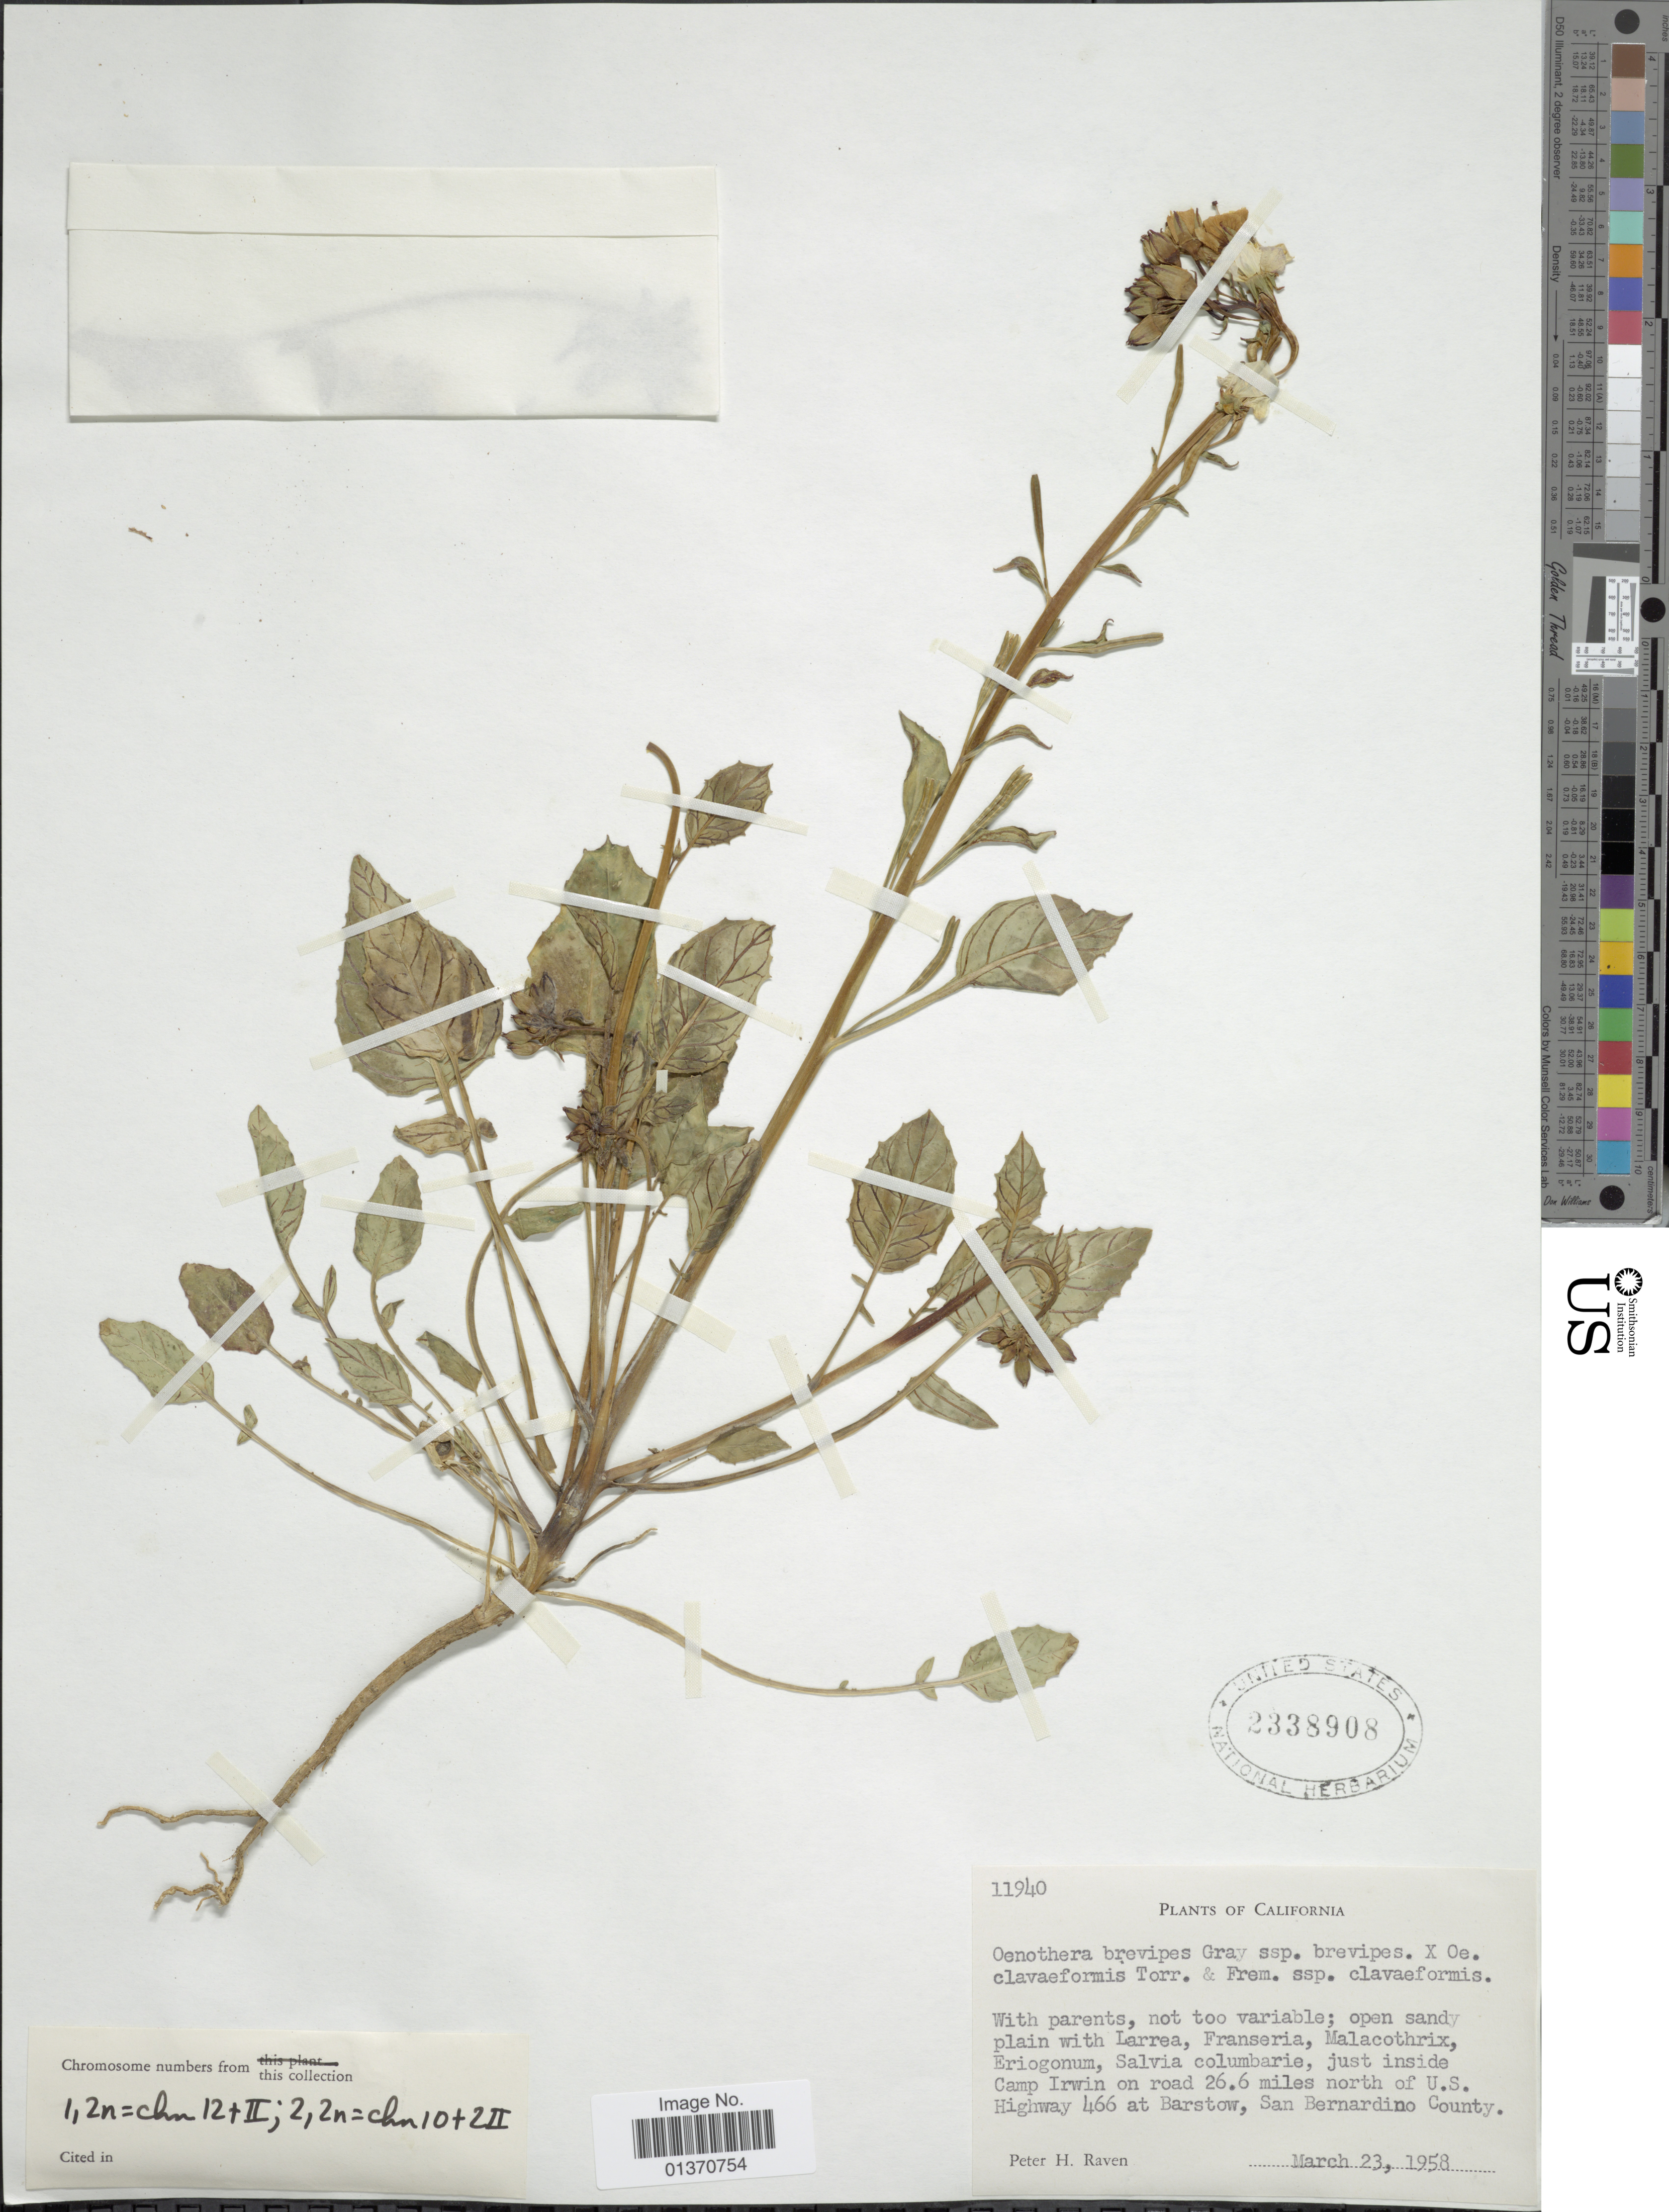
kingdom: Plantae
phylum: Tracheophyta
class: Magnoliopsida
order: Myrtales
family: Onagraceae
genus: Chylismia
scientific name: Chylismia brevipes subsp. brevipes x C. claviformis (Torr. & Frém.) A. Heller subsp. claviformis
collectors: P. Raven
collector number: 11940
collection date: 1958-03-23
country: United States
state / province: California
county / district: San Bernardino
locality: Just inside Camp Irwin on road 26.6 miles north of U.S. Highway 466 at Barstow, San Bernardino County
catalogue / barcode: US 2338908